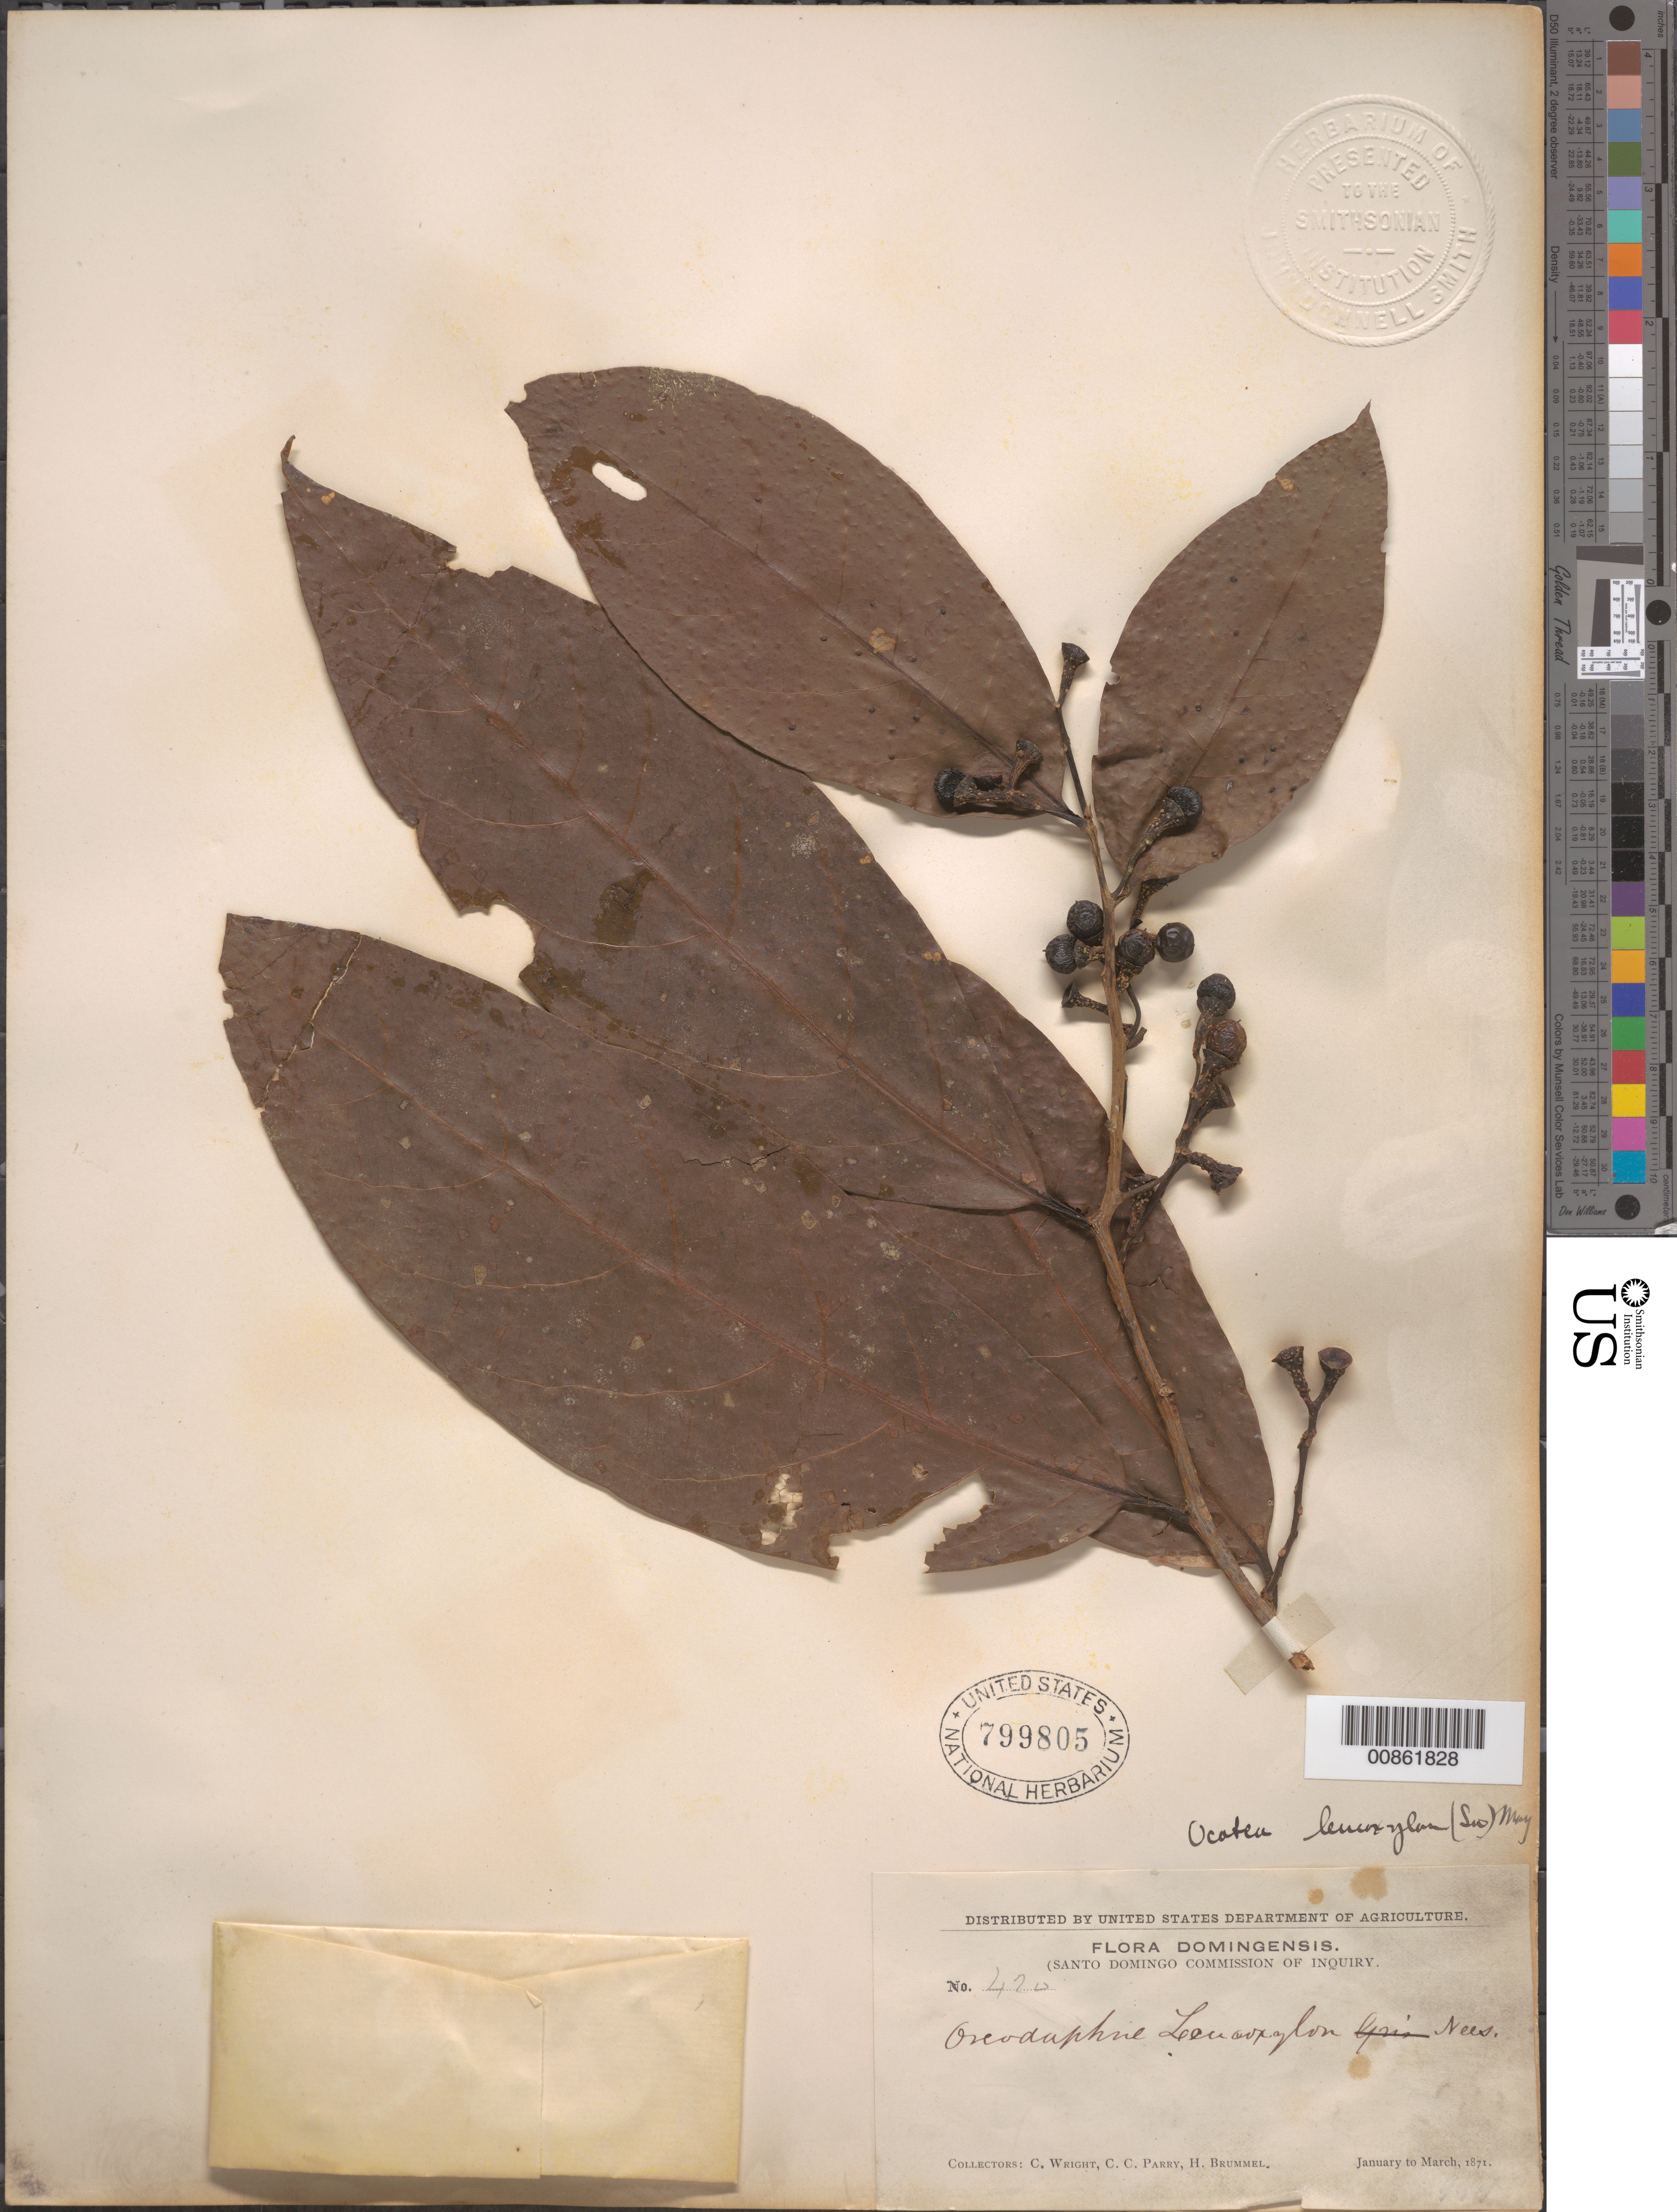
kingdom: Plantae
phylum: Tracheophyta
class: Magnoliopsida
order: Laurales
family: Lauraceae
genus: Ocotea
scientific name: Ocotea leucoxylon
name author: (Sw.) Laness.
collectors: C. Wright, C. C. Parry & H. Brummel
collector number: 420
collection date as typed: Jan 1871 to -- Mar 1871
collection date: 1871-01/1871-03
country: Dominican Republic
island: Hispaniola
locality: Dominican Republic.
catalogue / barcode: US 799805